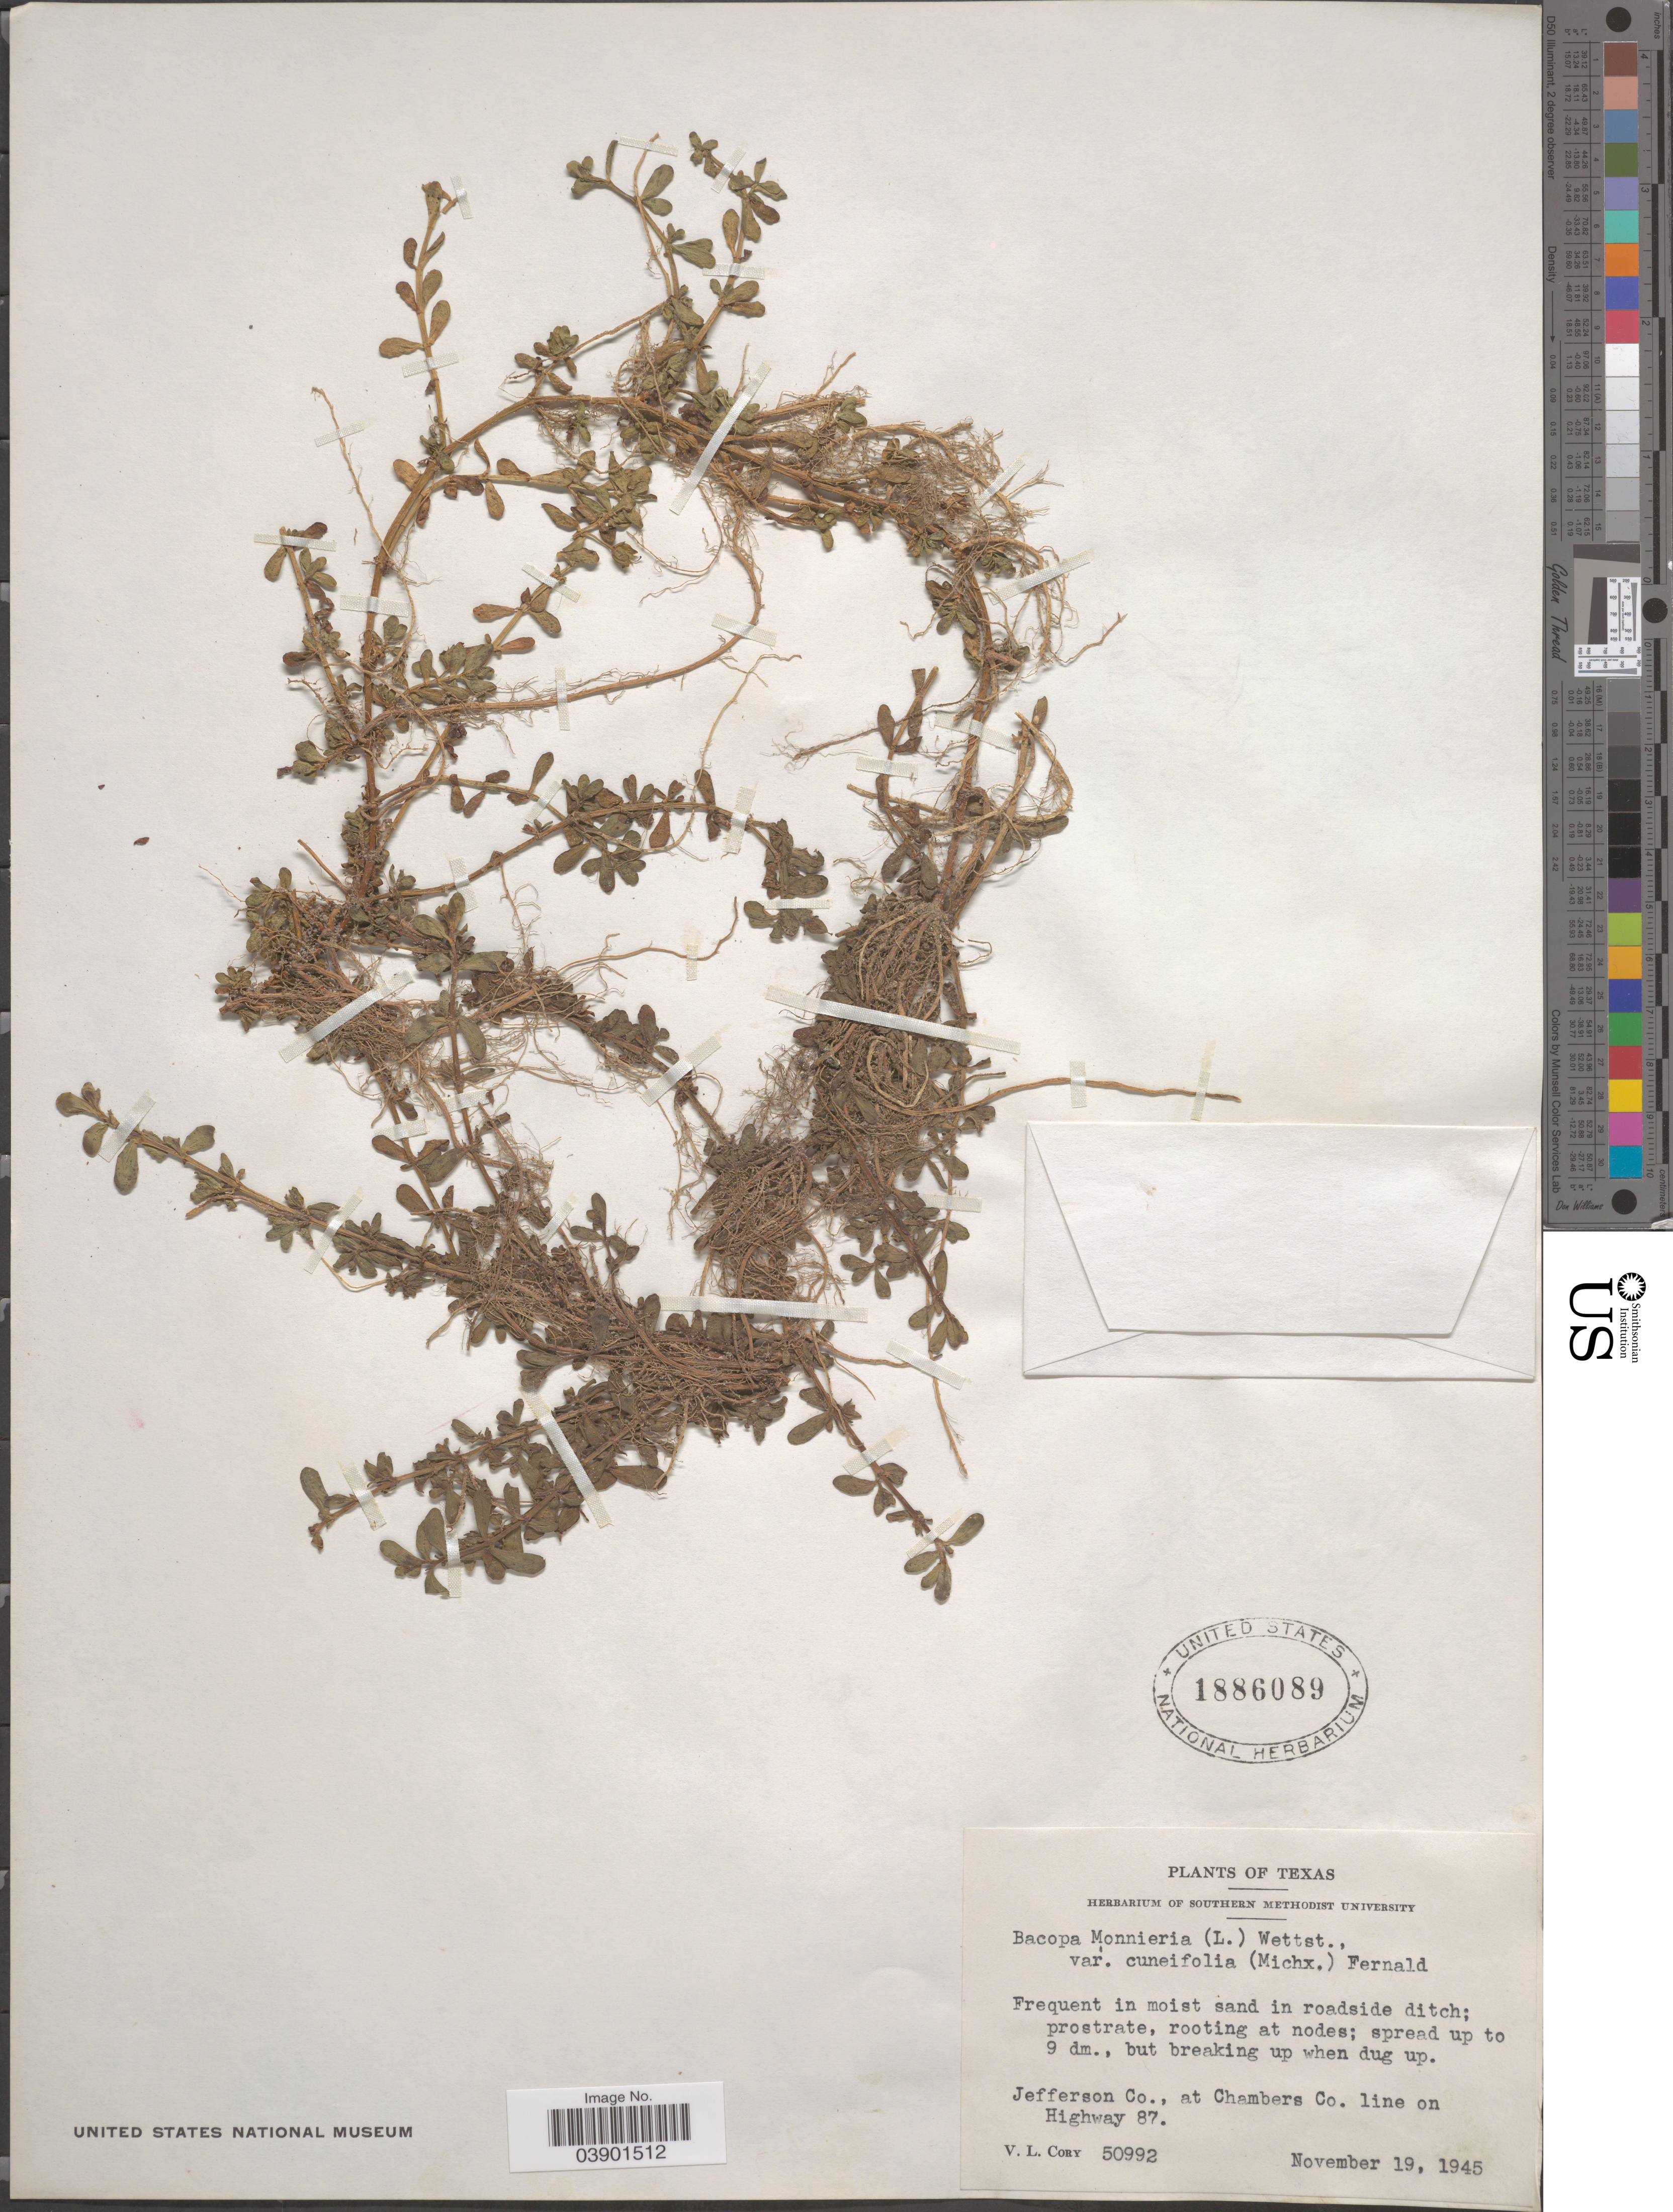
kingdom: Plantae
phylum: Tracheophyta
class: Magnoliopsida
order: Lamiales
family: Plantaginaceae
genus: Bacopa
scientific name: Bacopa monnieri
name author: (L.) Pennell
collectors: V. Cory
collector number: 50992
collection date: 1945-11-19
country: United States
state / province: Texas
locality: Jefferson Co., at Chambers Co. line on Highway 87.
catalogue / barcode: US 1886089